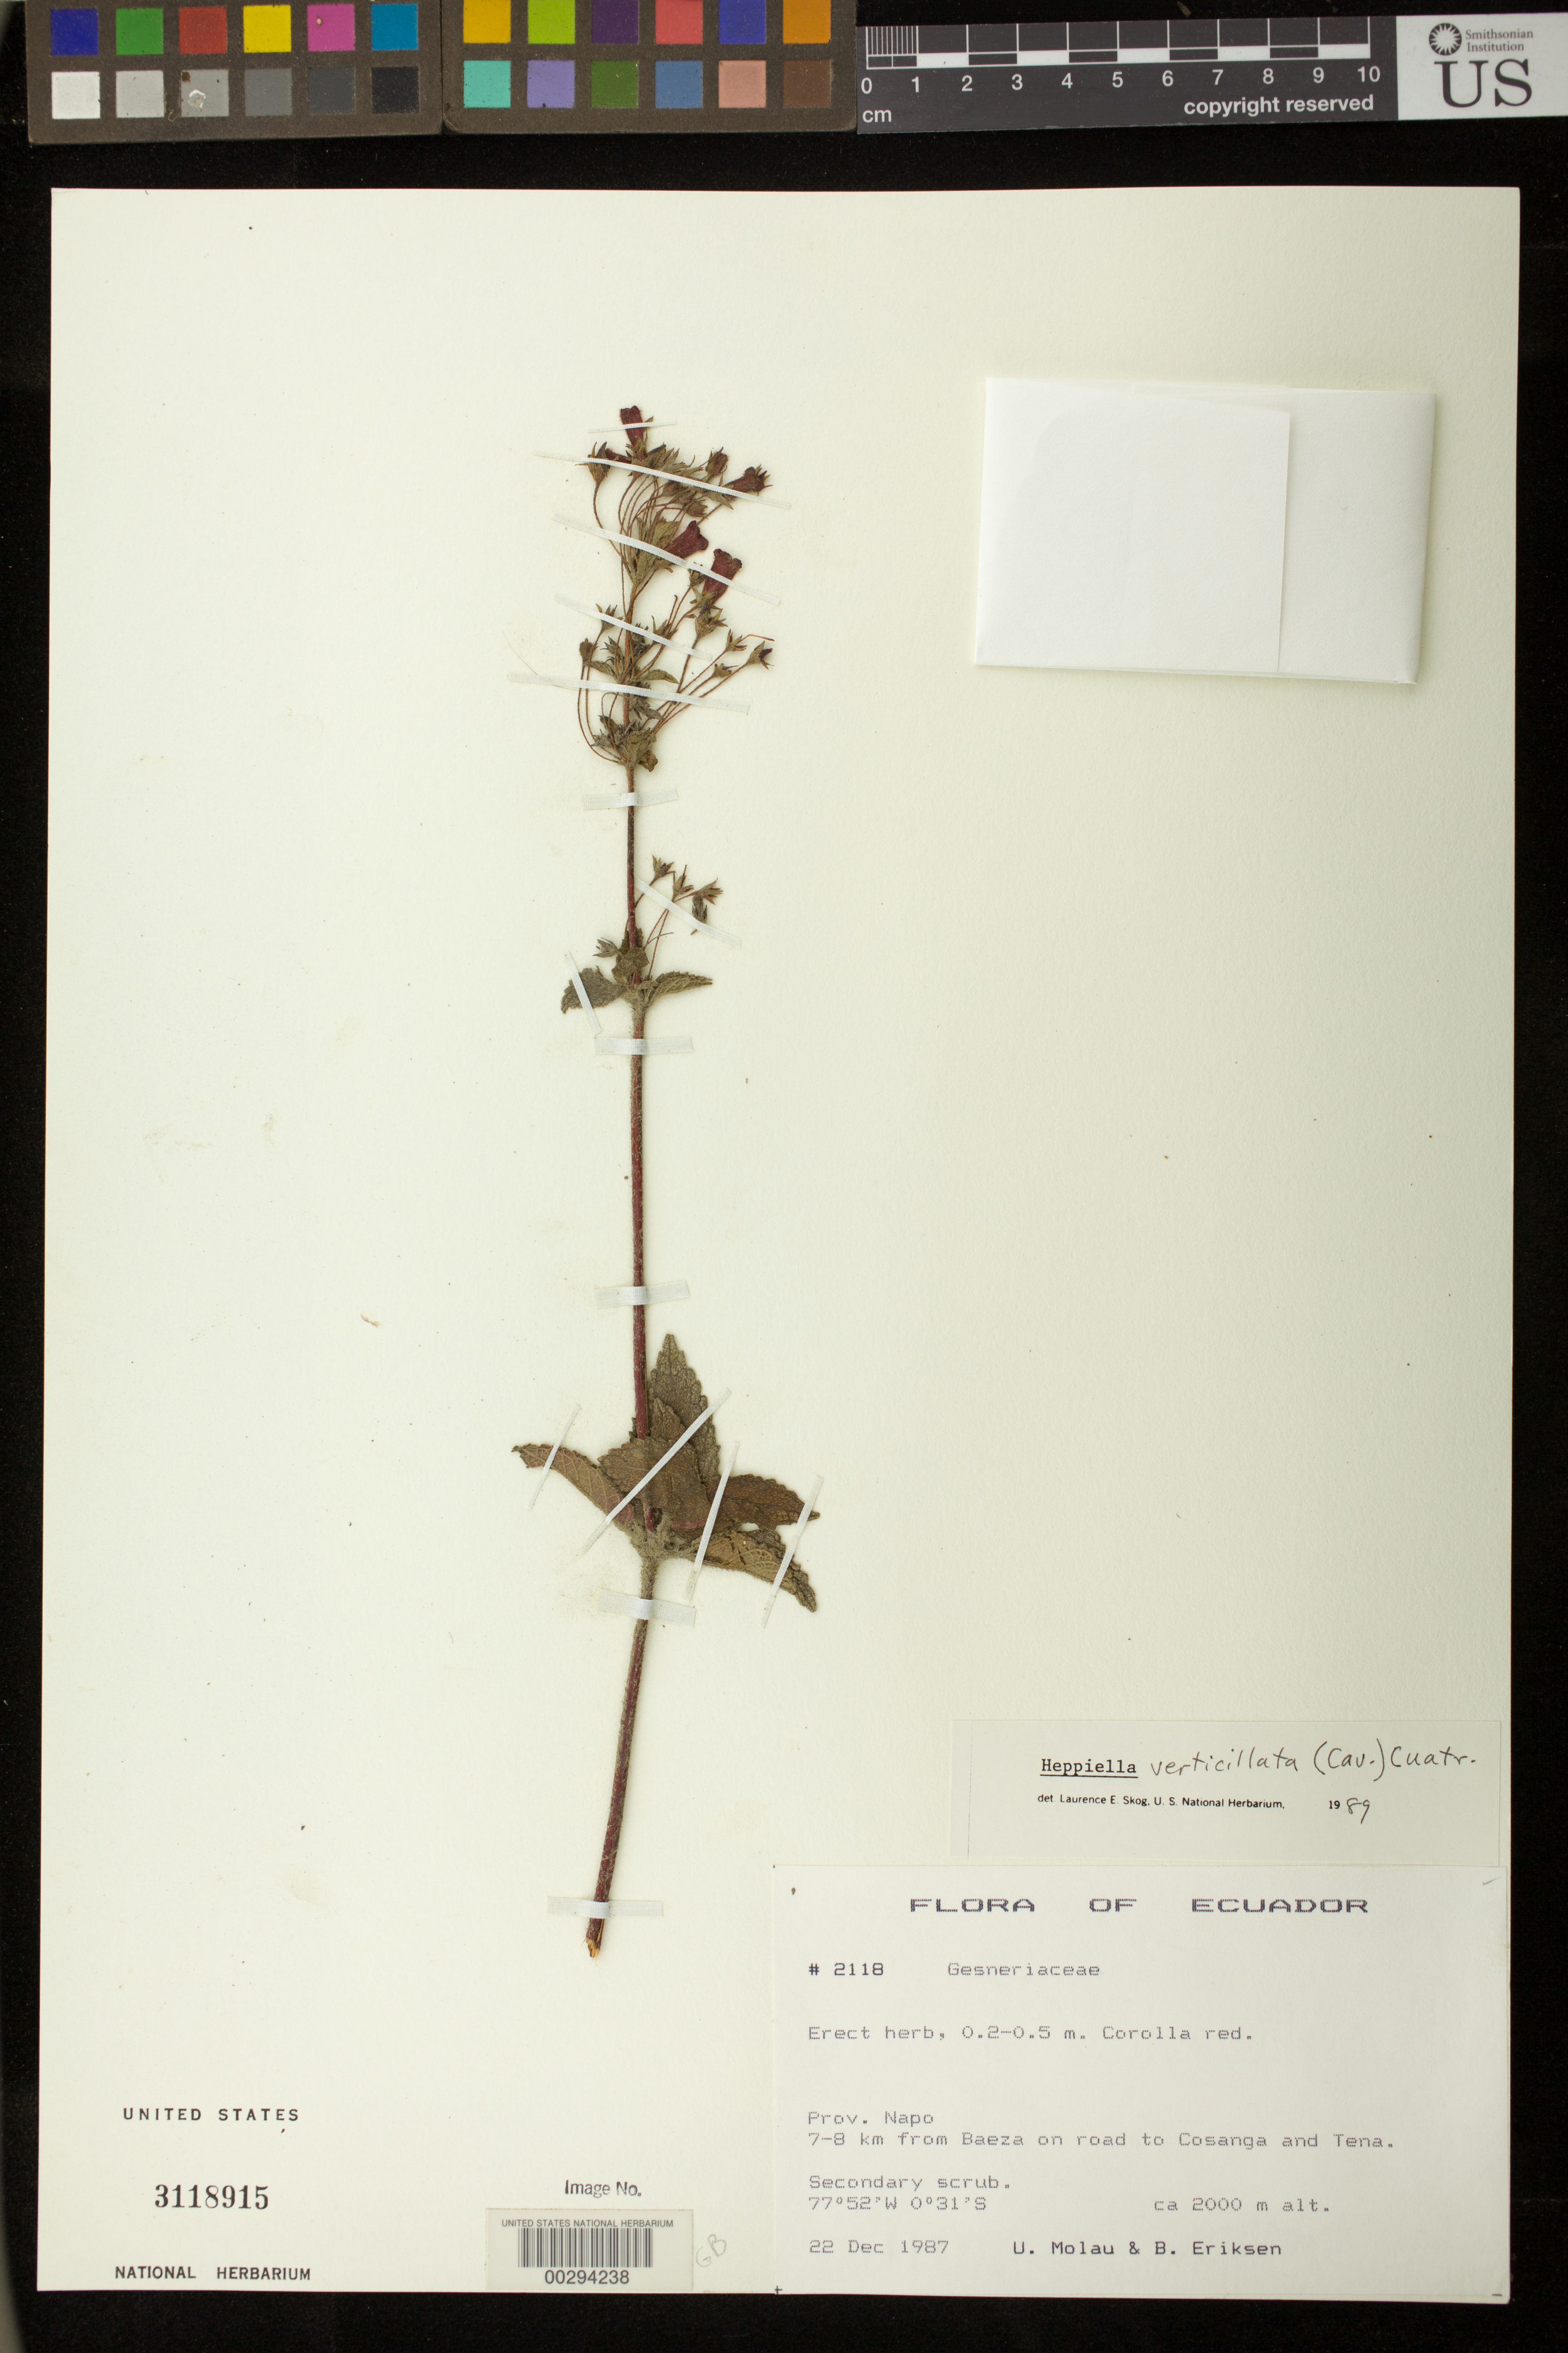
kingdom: Plantae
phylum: Tracheophyta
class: Magnoliopsida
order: Lamiales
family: Gesneriaceae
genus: Heppiella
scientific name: Heppiella verticillata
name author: (Cav.) Cuatrec.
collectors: U. Molau & B. Eriksen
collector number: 2118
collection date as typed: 22 Dec 1987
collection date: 1987-12-22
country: Ecuador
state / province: Napo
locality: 7-8 km from Baeza on road to Cosanga and Tena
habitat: Secondary scrub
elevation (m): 2000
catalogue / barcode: US 3118915